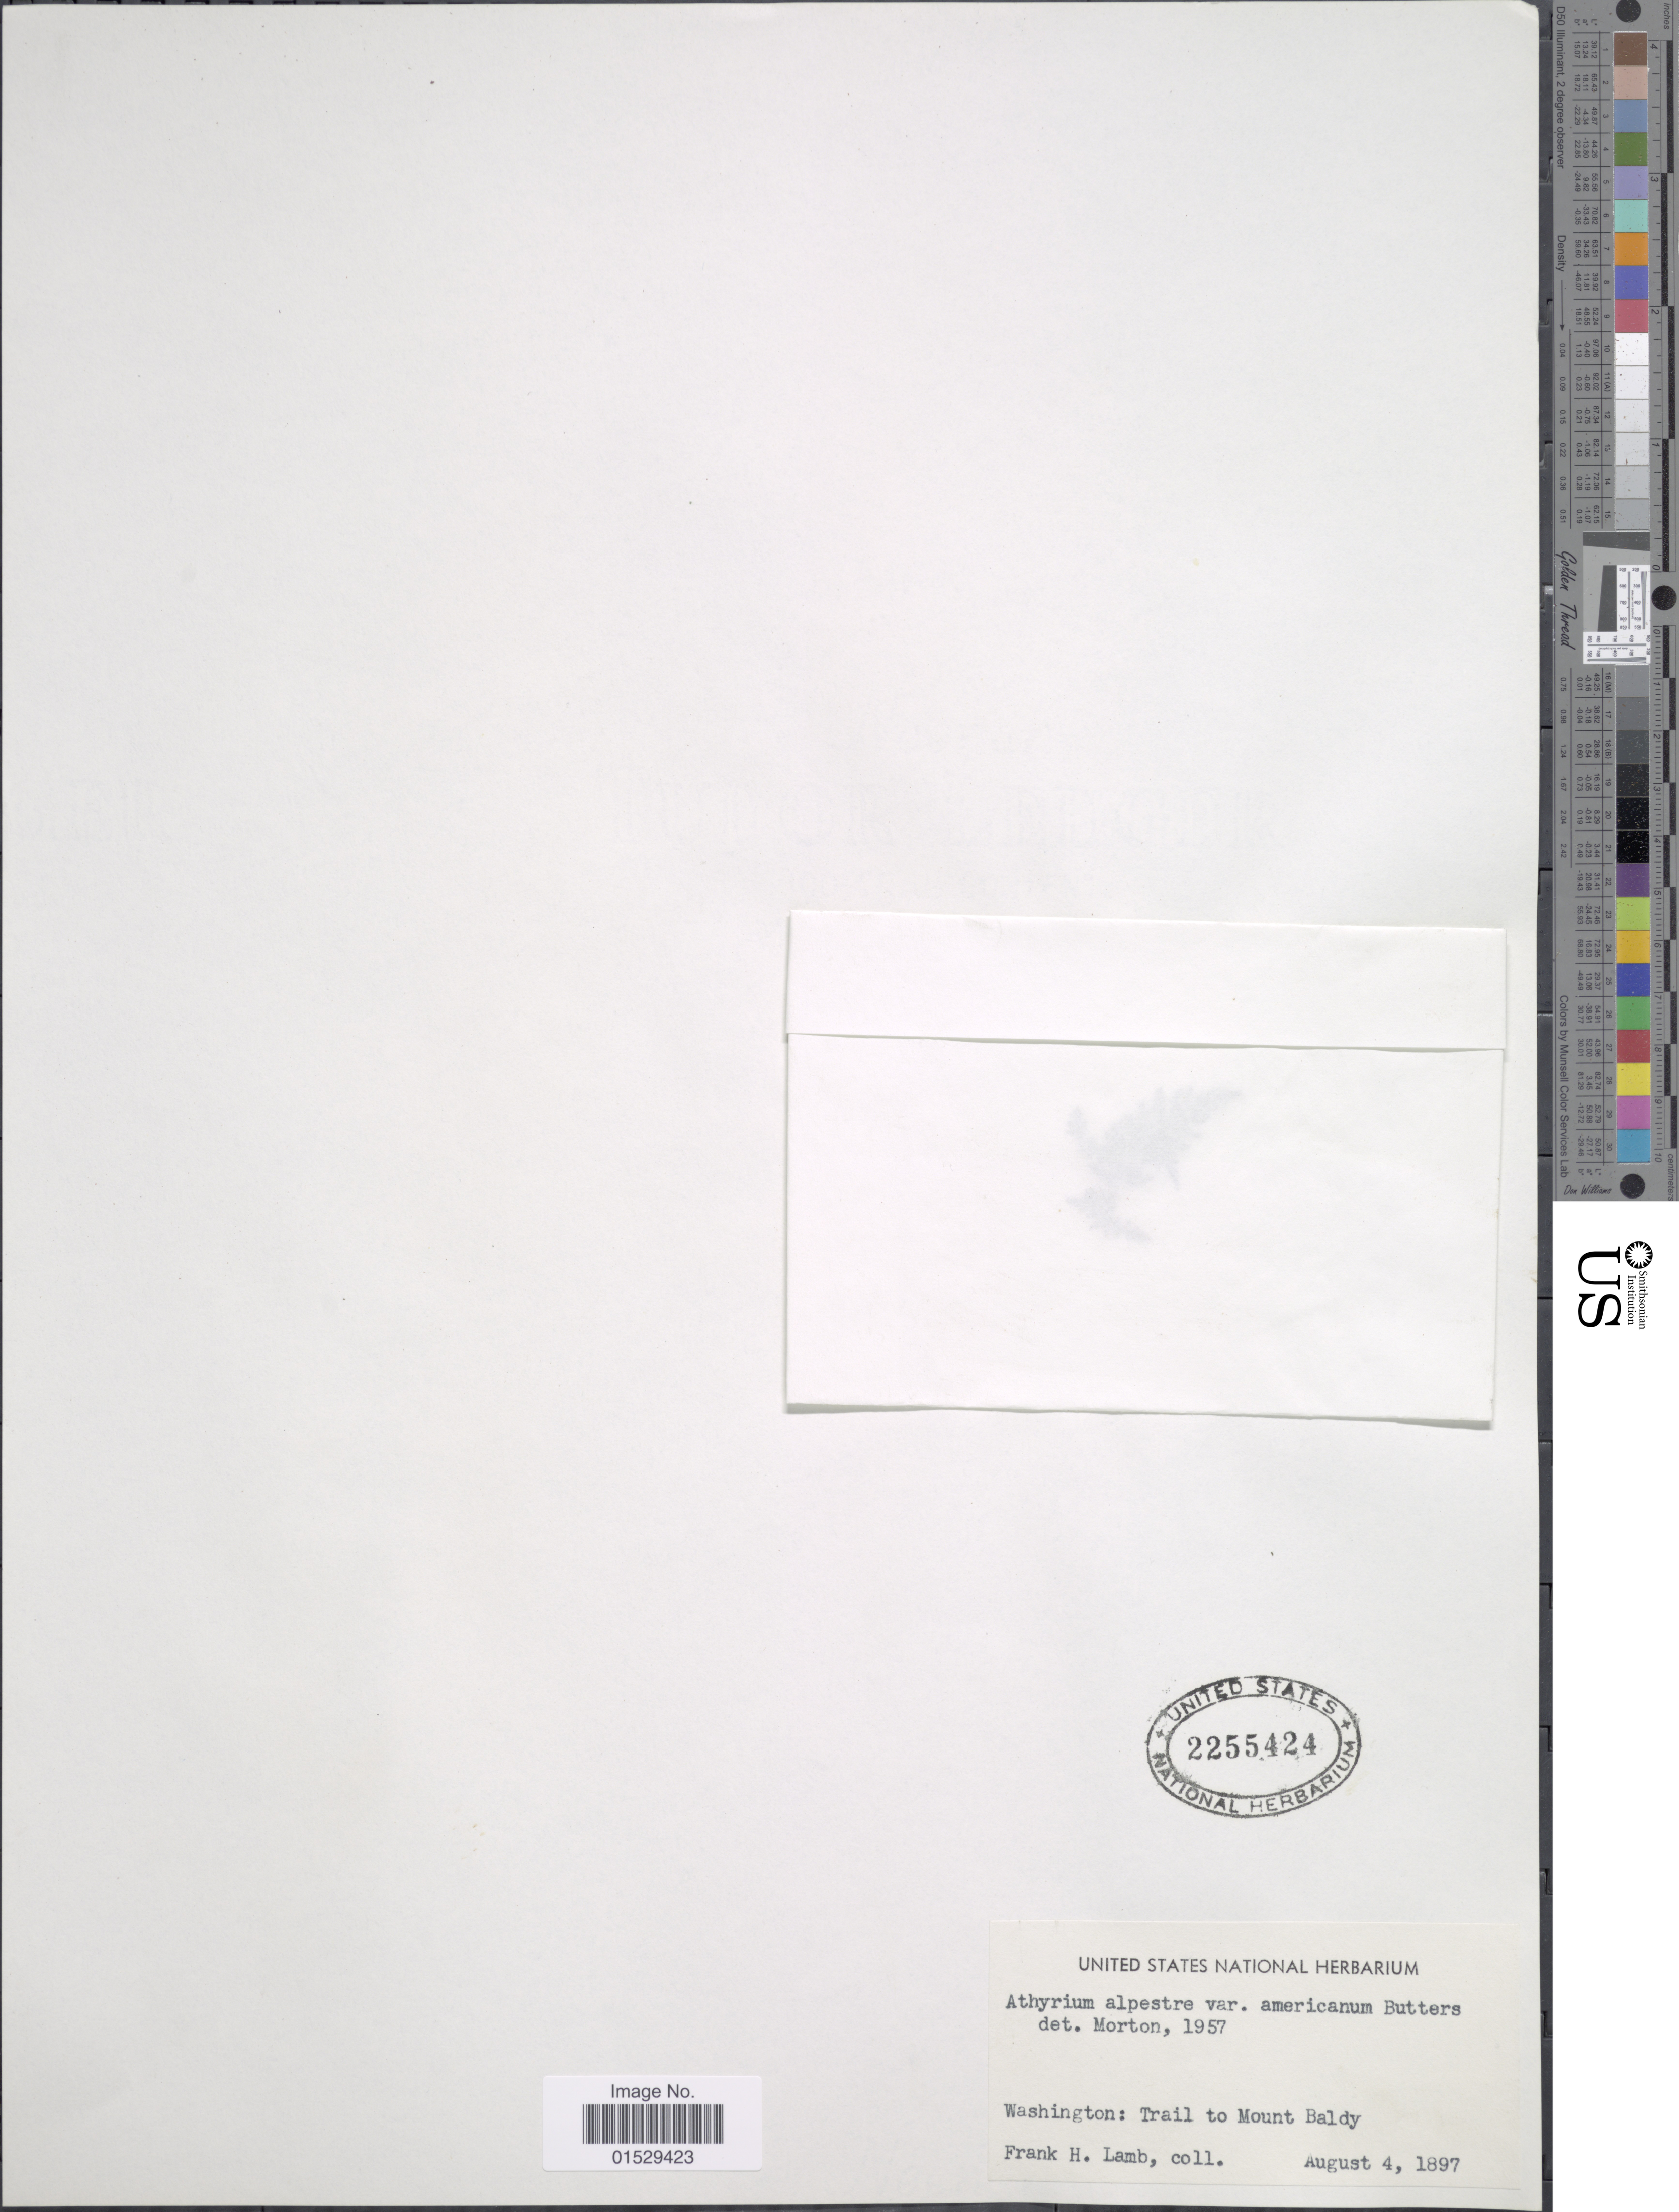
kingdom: Plantae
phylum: Tracheophyta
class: Polypodiopsida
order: Polypodiales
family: Athyriaceae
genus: Athyrium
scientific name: Athyrium distentifolilum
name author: Tausch ex Opiz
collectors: F. H. Lamb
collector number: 1384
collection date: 1897-08-04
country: United States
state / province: Washington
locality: Washington: Trail to Mount Baldy [Mount O'Neill].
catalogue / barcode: US 2255424